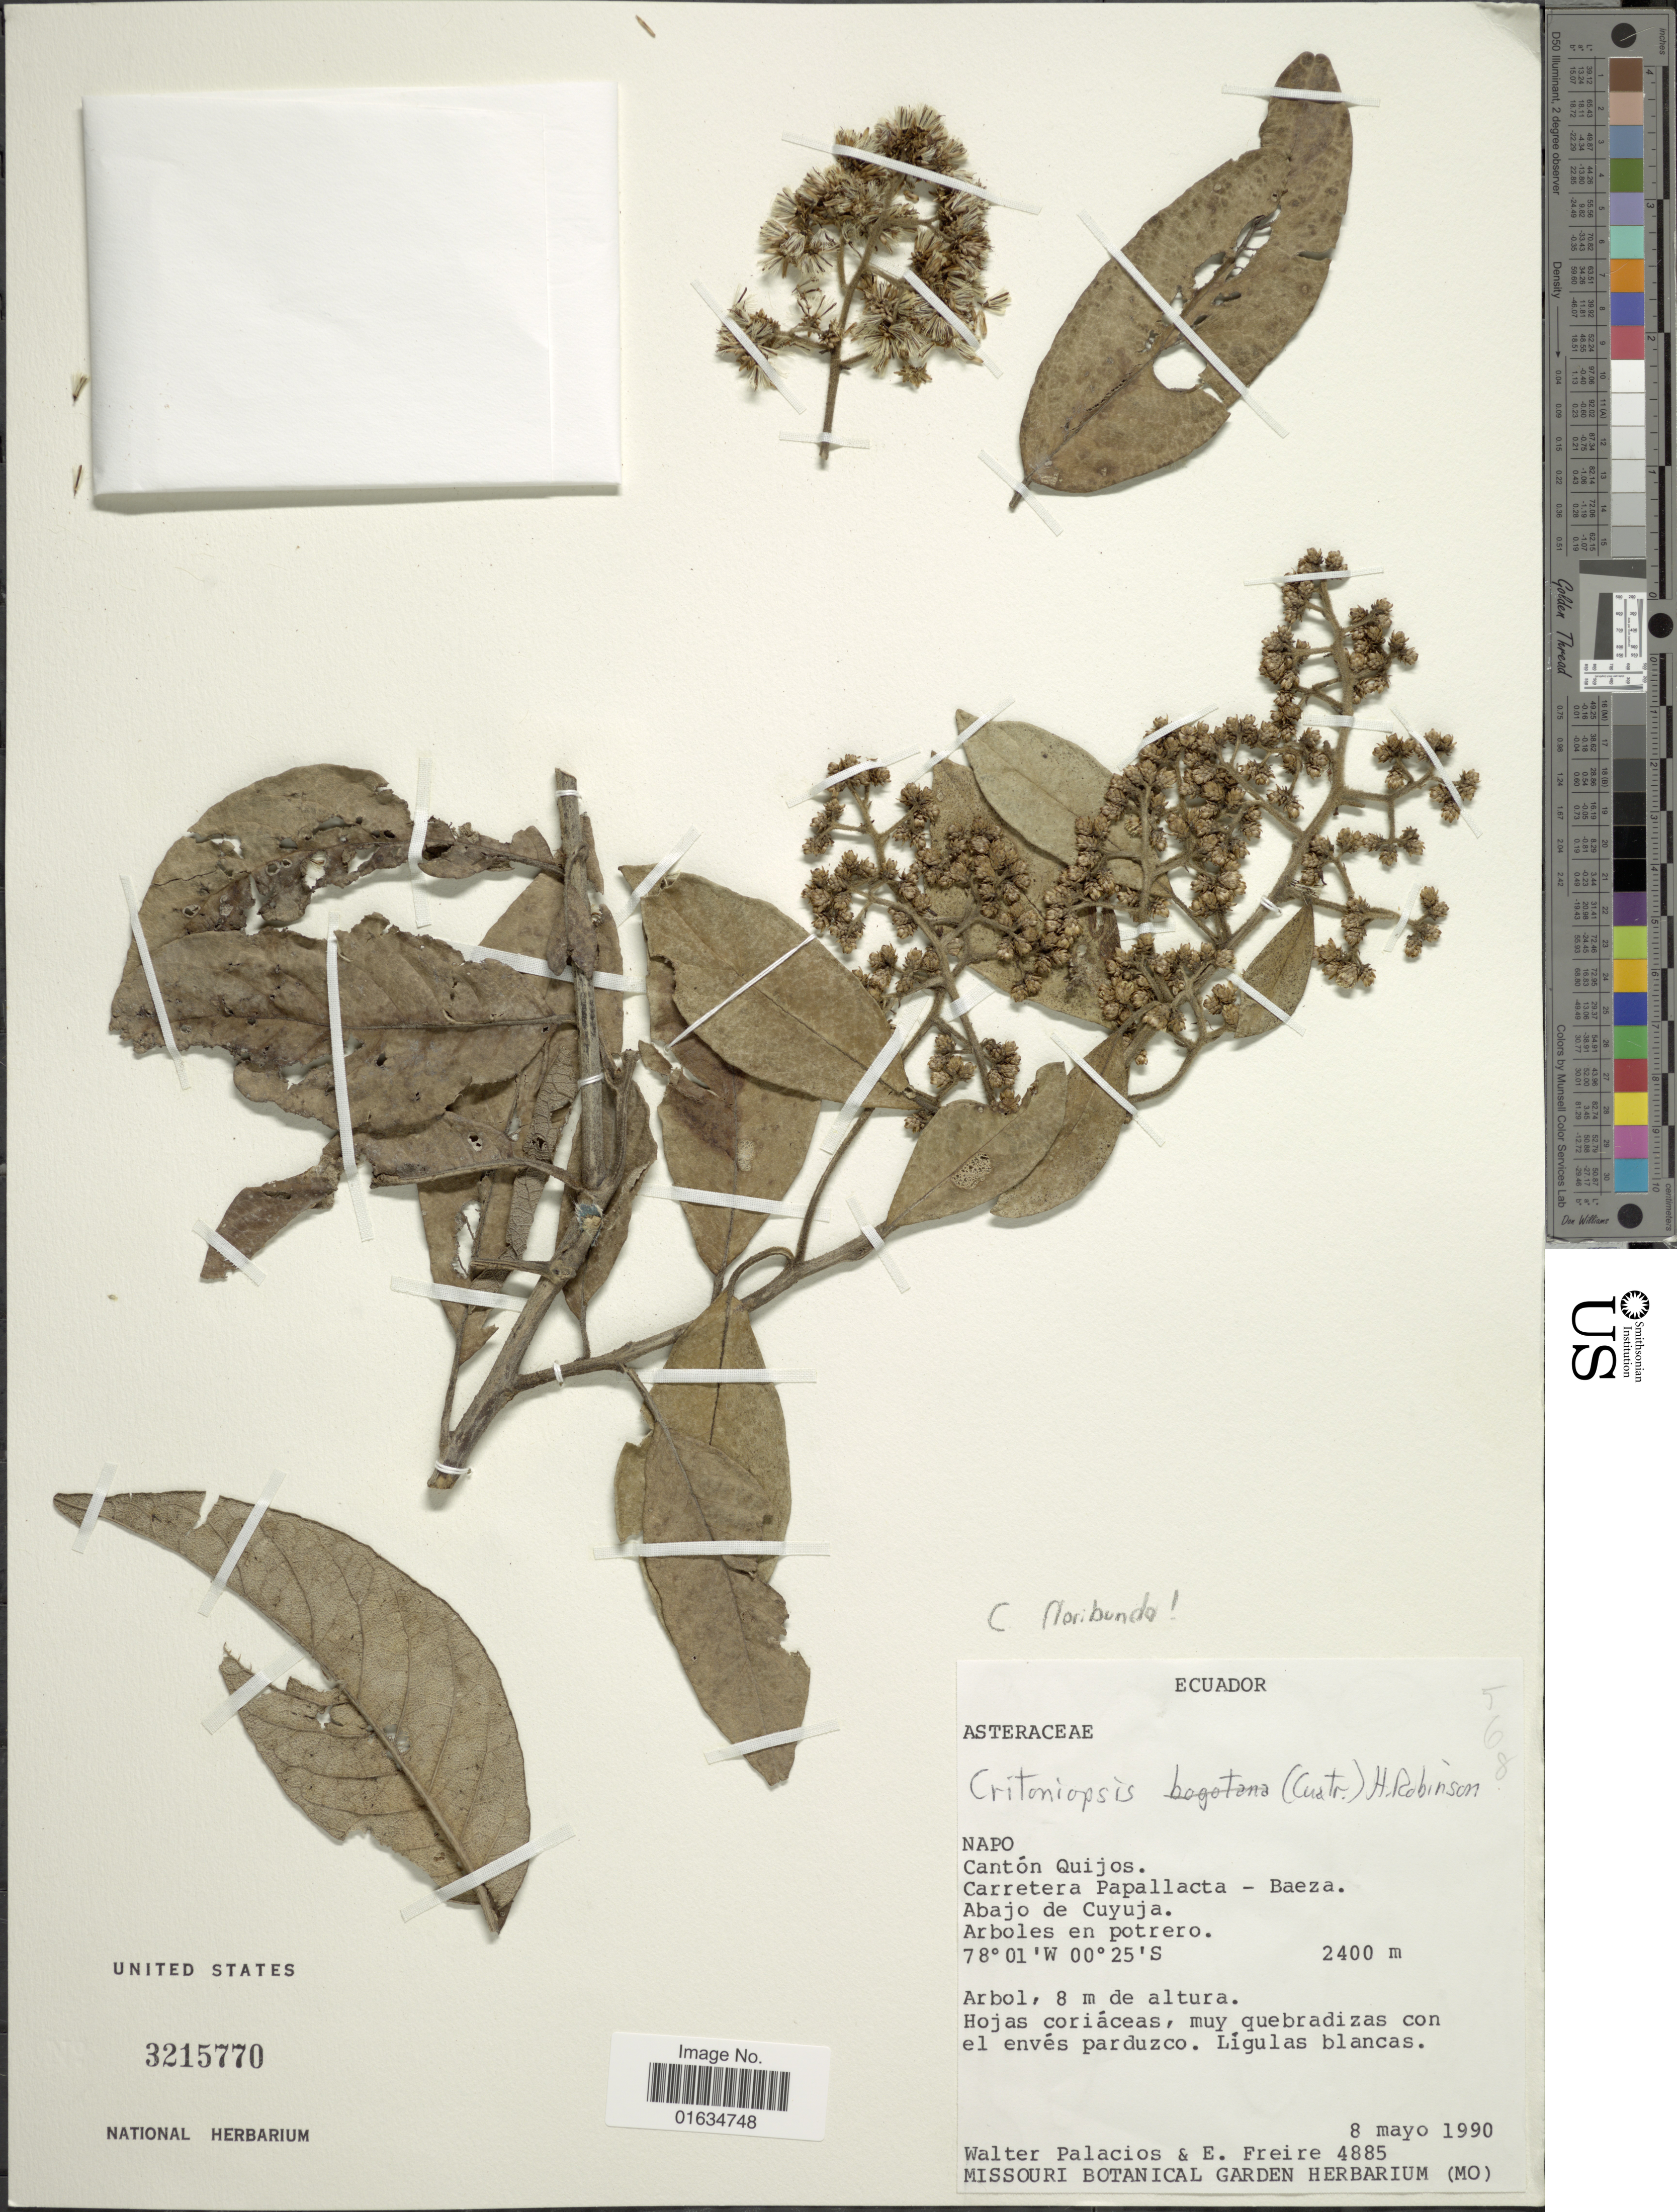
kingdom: Plantae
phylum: Tracheophyta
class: Magnoliopsida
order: Asterales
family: Asteraceae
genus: Critoniopsis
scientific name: Critoniopsis floribunda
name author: (Kunth) H. Rob.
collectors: W. Palacios & E. Freire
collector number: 4885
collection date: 1990-05-08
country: Ecuador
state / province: Napo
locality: Cantón Quijos, carretera Papallacta-Baeza, abajo de Cuyuja.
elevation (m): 2400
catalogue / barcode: US 3215770